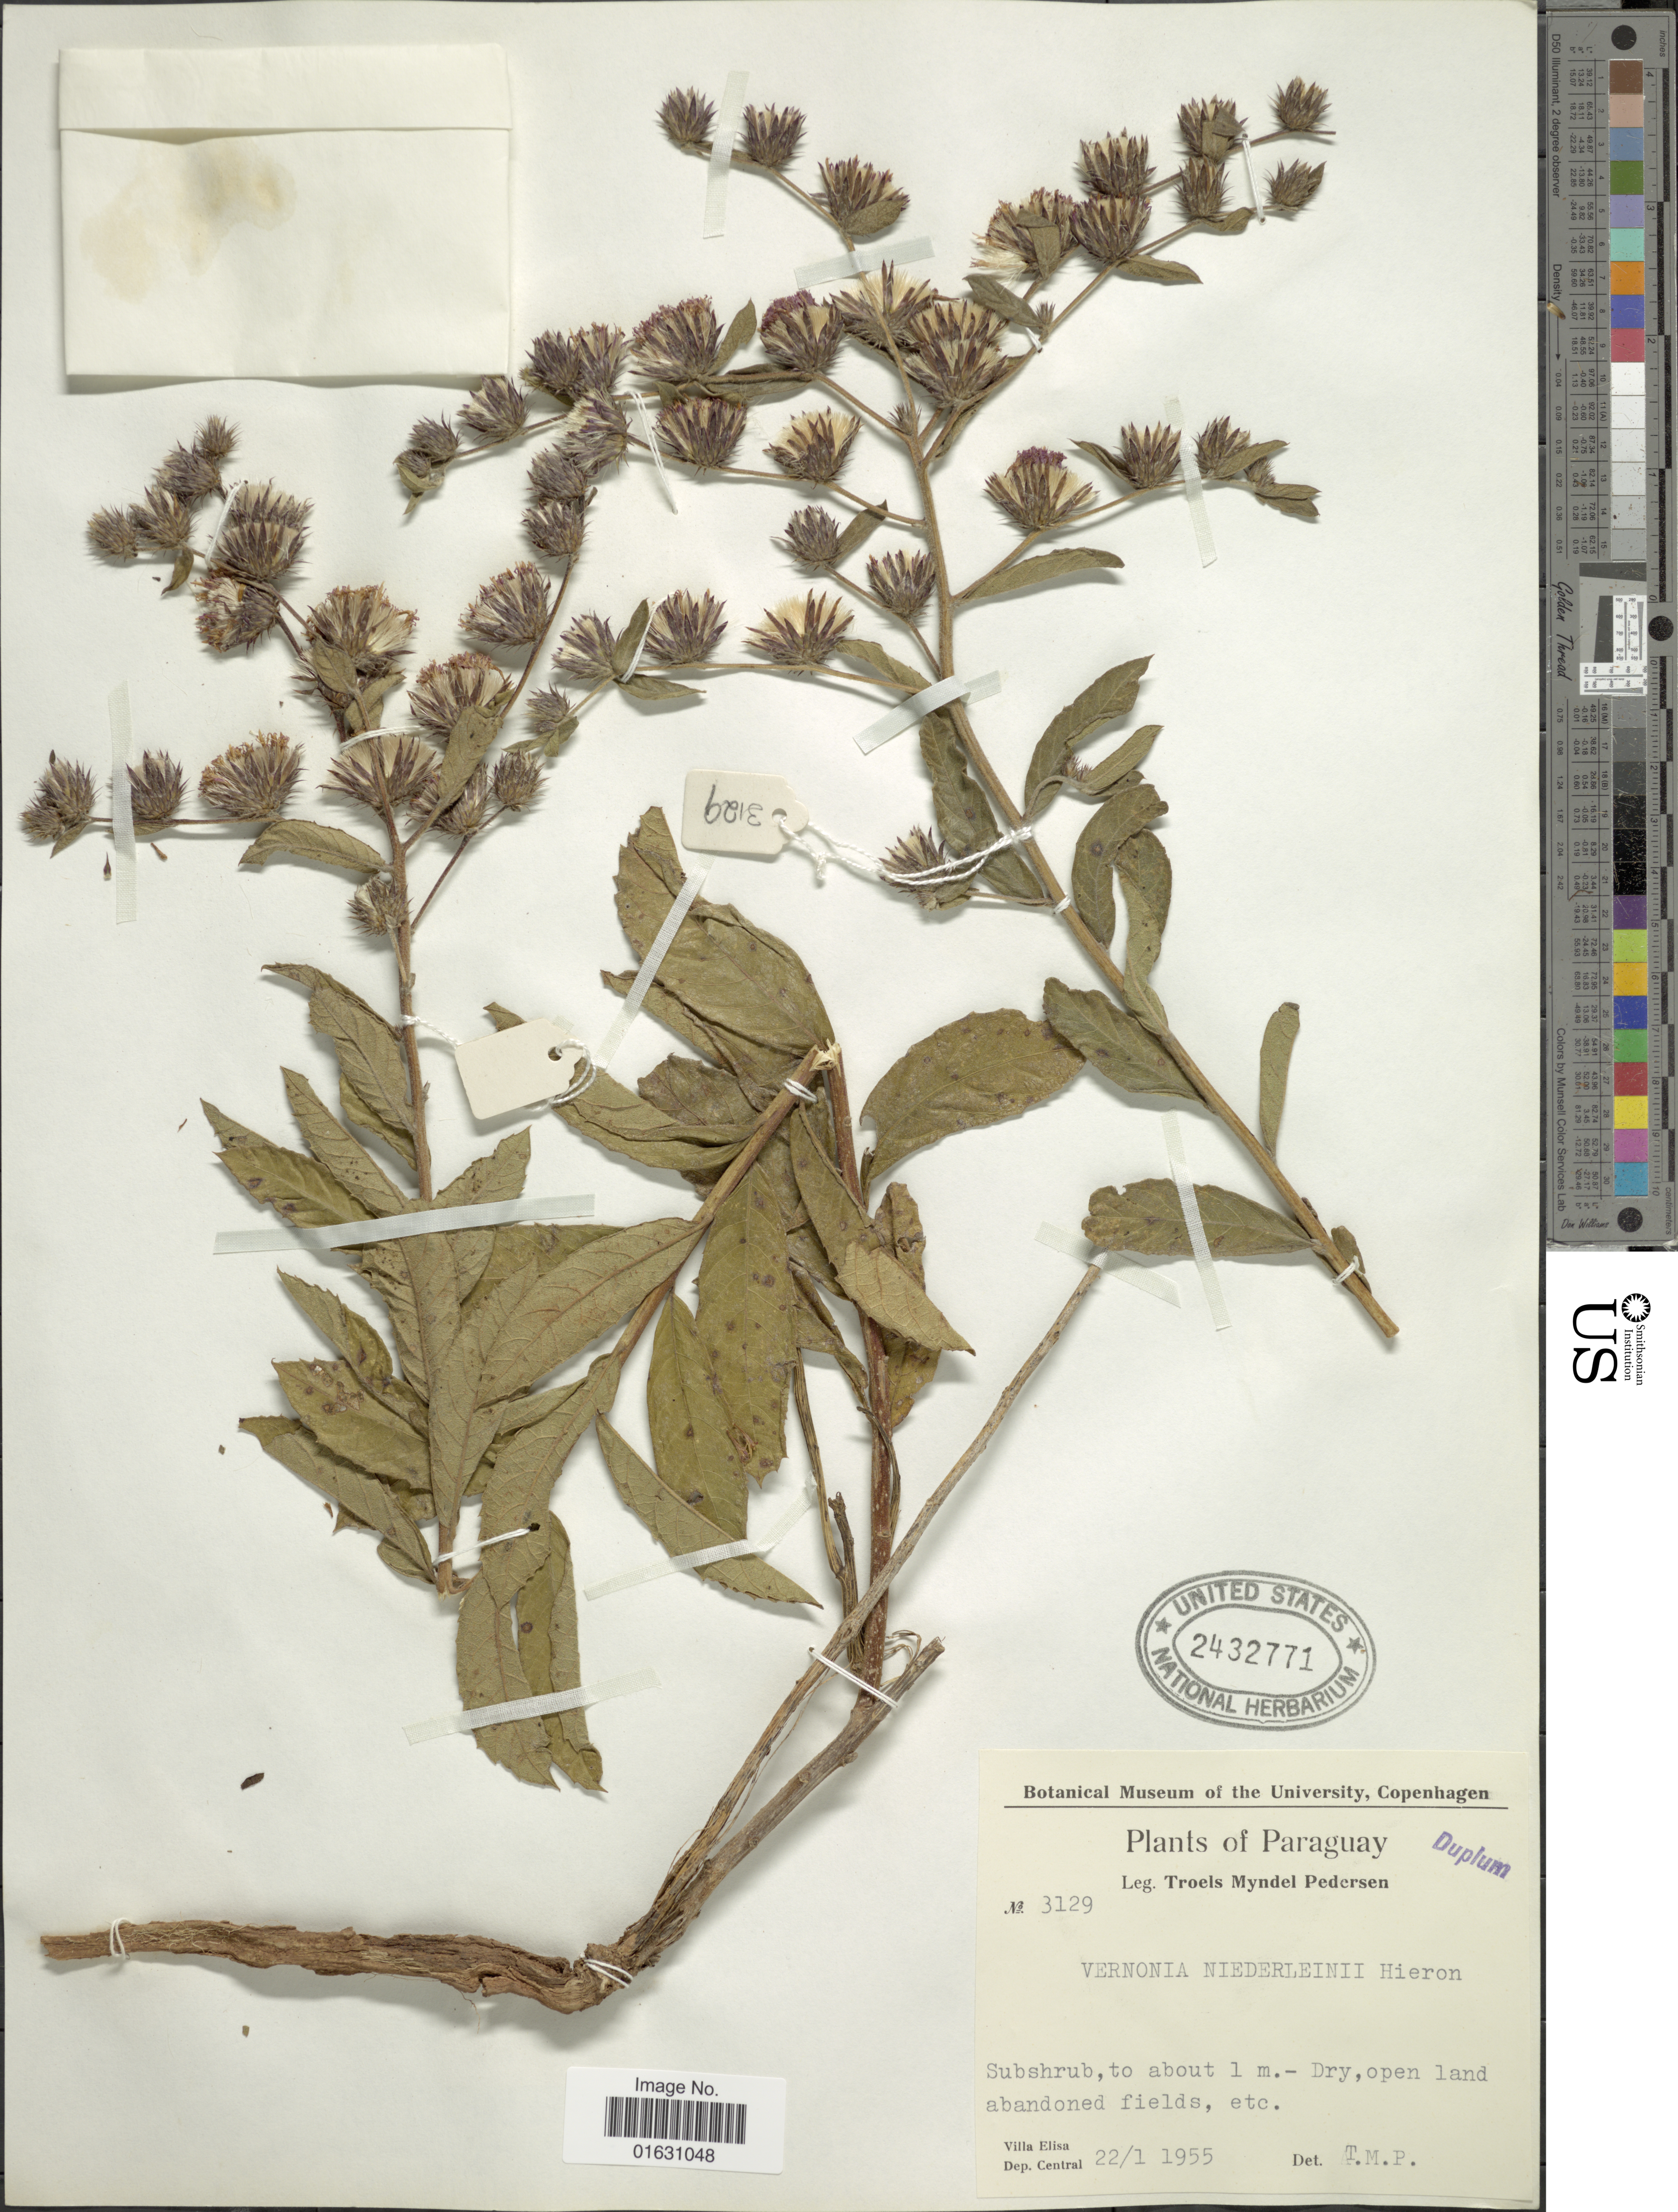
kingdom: Plantae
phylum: Tracheophyta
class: Magnoliopsida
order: Asterales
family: Asteraceae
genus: Lessingianthus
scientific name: Lessingianthus niederleinii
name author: (Hieron.) H. Rob.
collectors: T. Pederson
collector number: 3129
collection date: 1955-01-22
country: Paraguay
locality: Villa Elisa.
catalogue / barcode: US 2432771